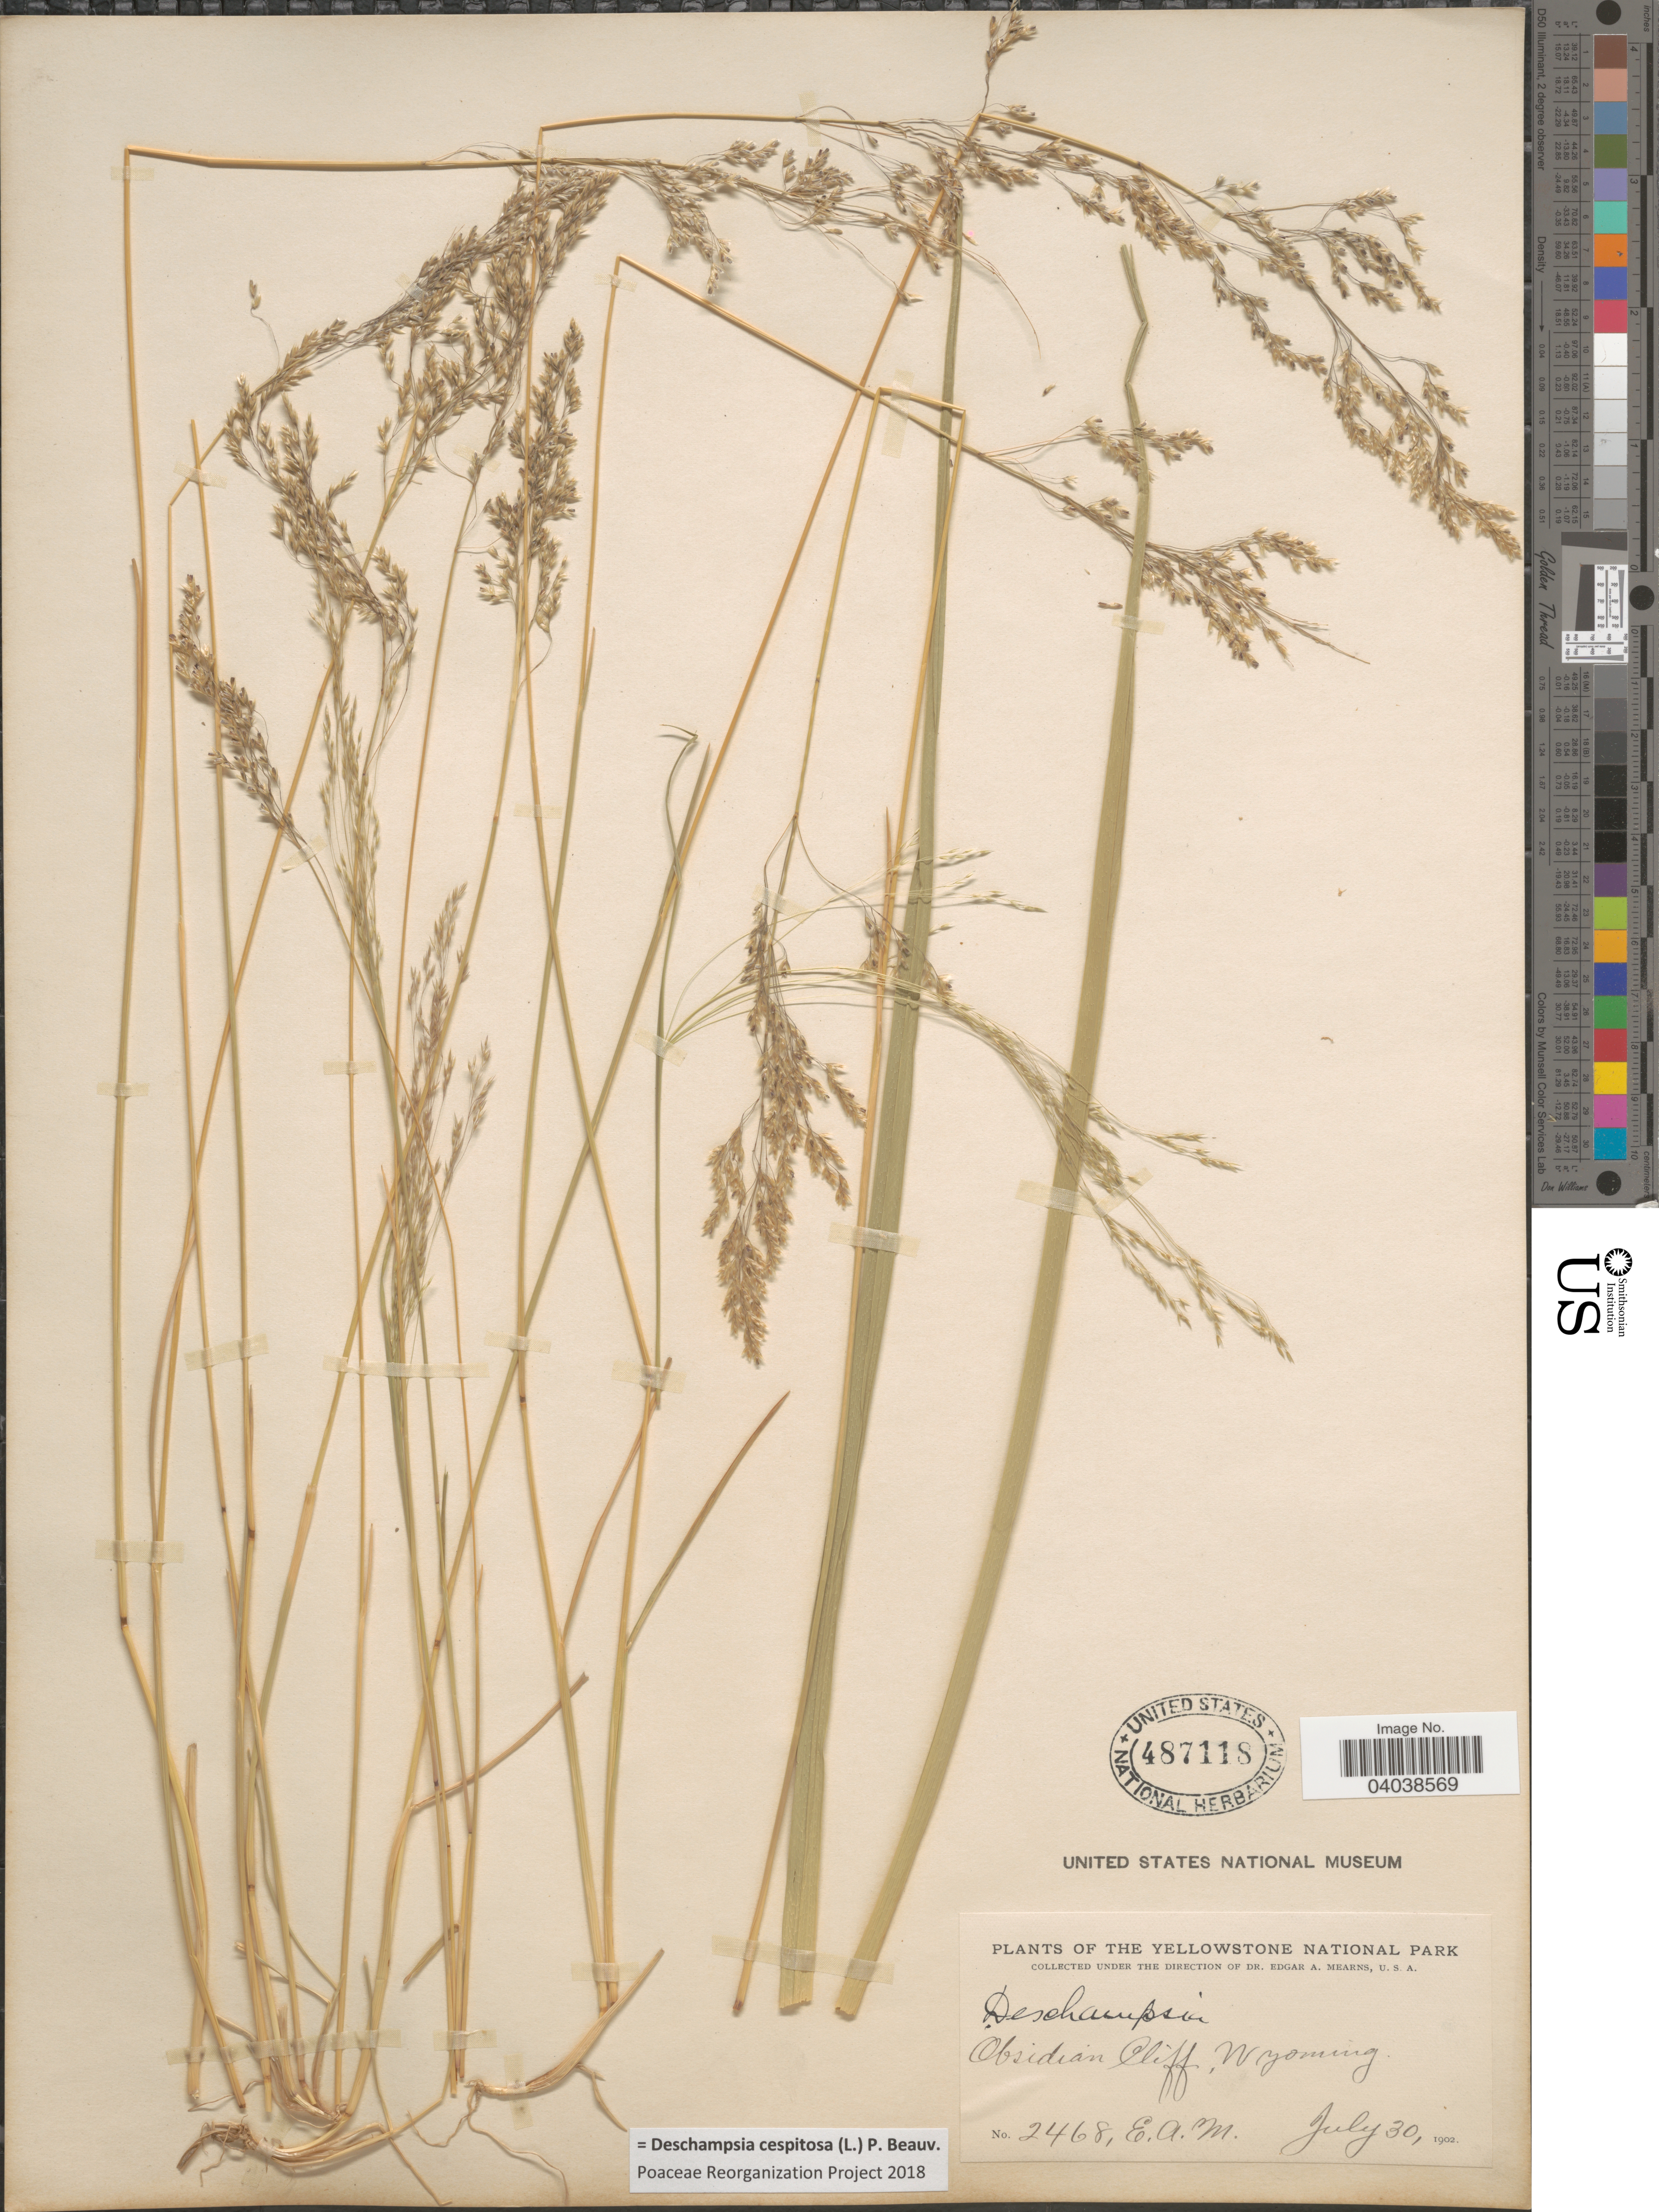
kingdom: Plantae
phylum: Tracheophyta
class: Liliopsida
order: Poales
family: Poaceae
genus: Deschampsia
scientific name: Deschampsia cespitosa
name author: (L.) P. Beauv.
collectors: E. A. Mearns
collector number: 2468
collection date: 1902-07-30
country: United States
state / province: Wyoming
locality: Yellowstone National Park. Obsidian Cliff.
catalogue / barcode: US 487118